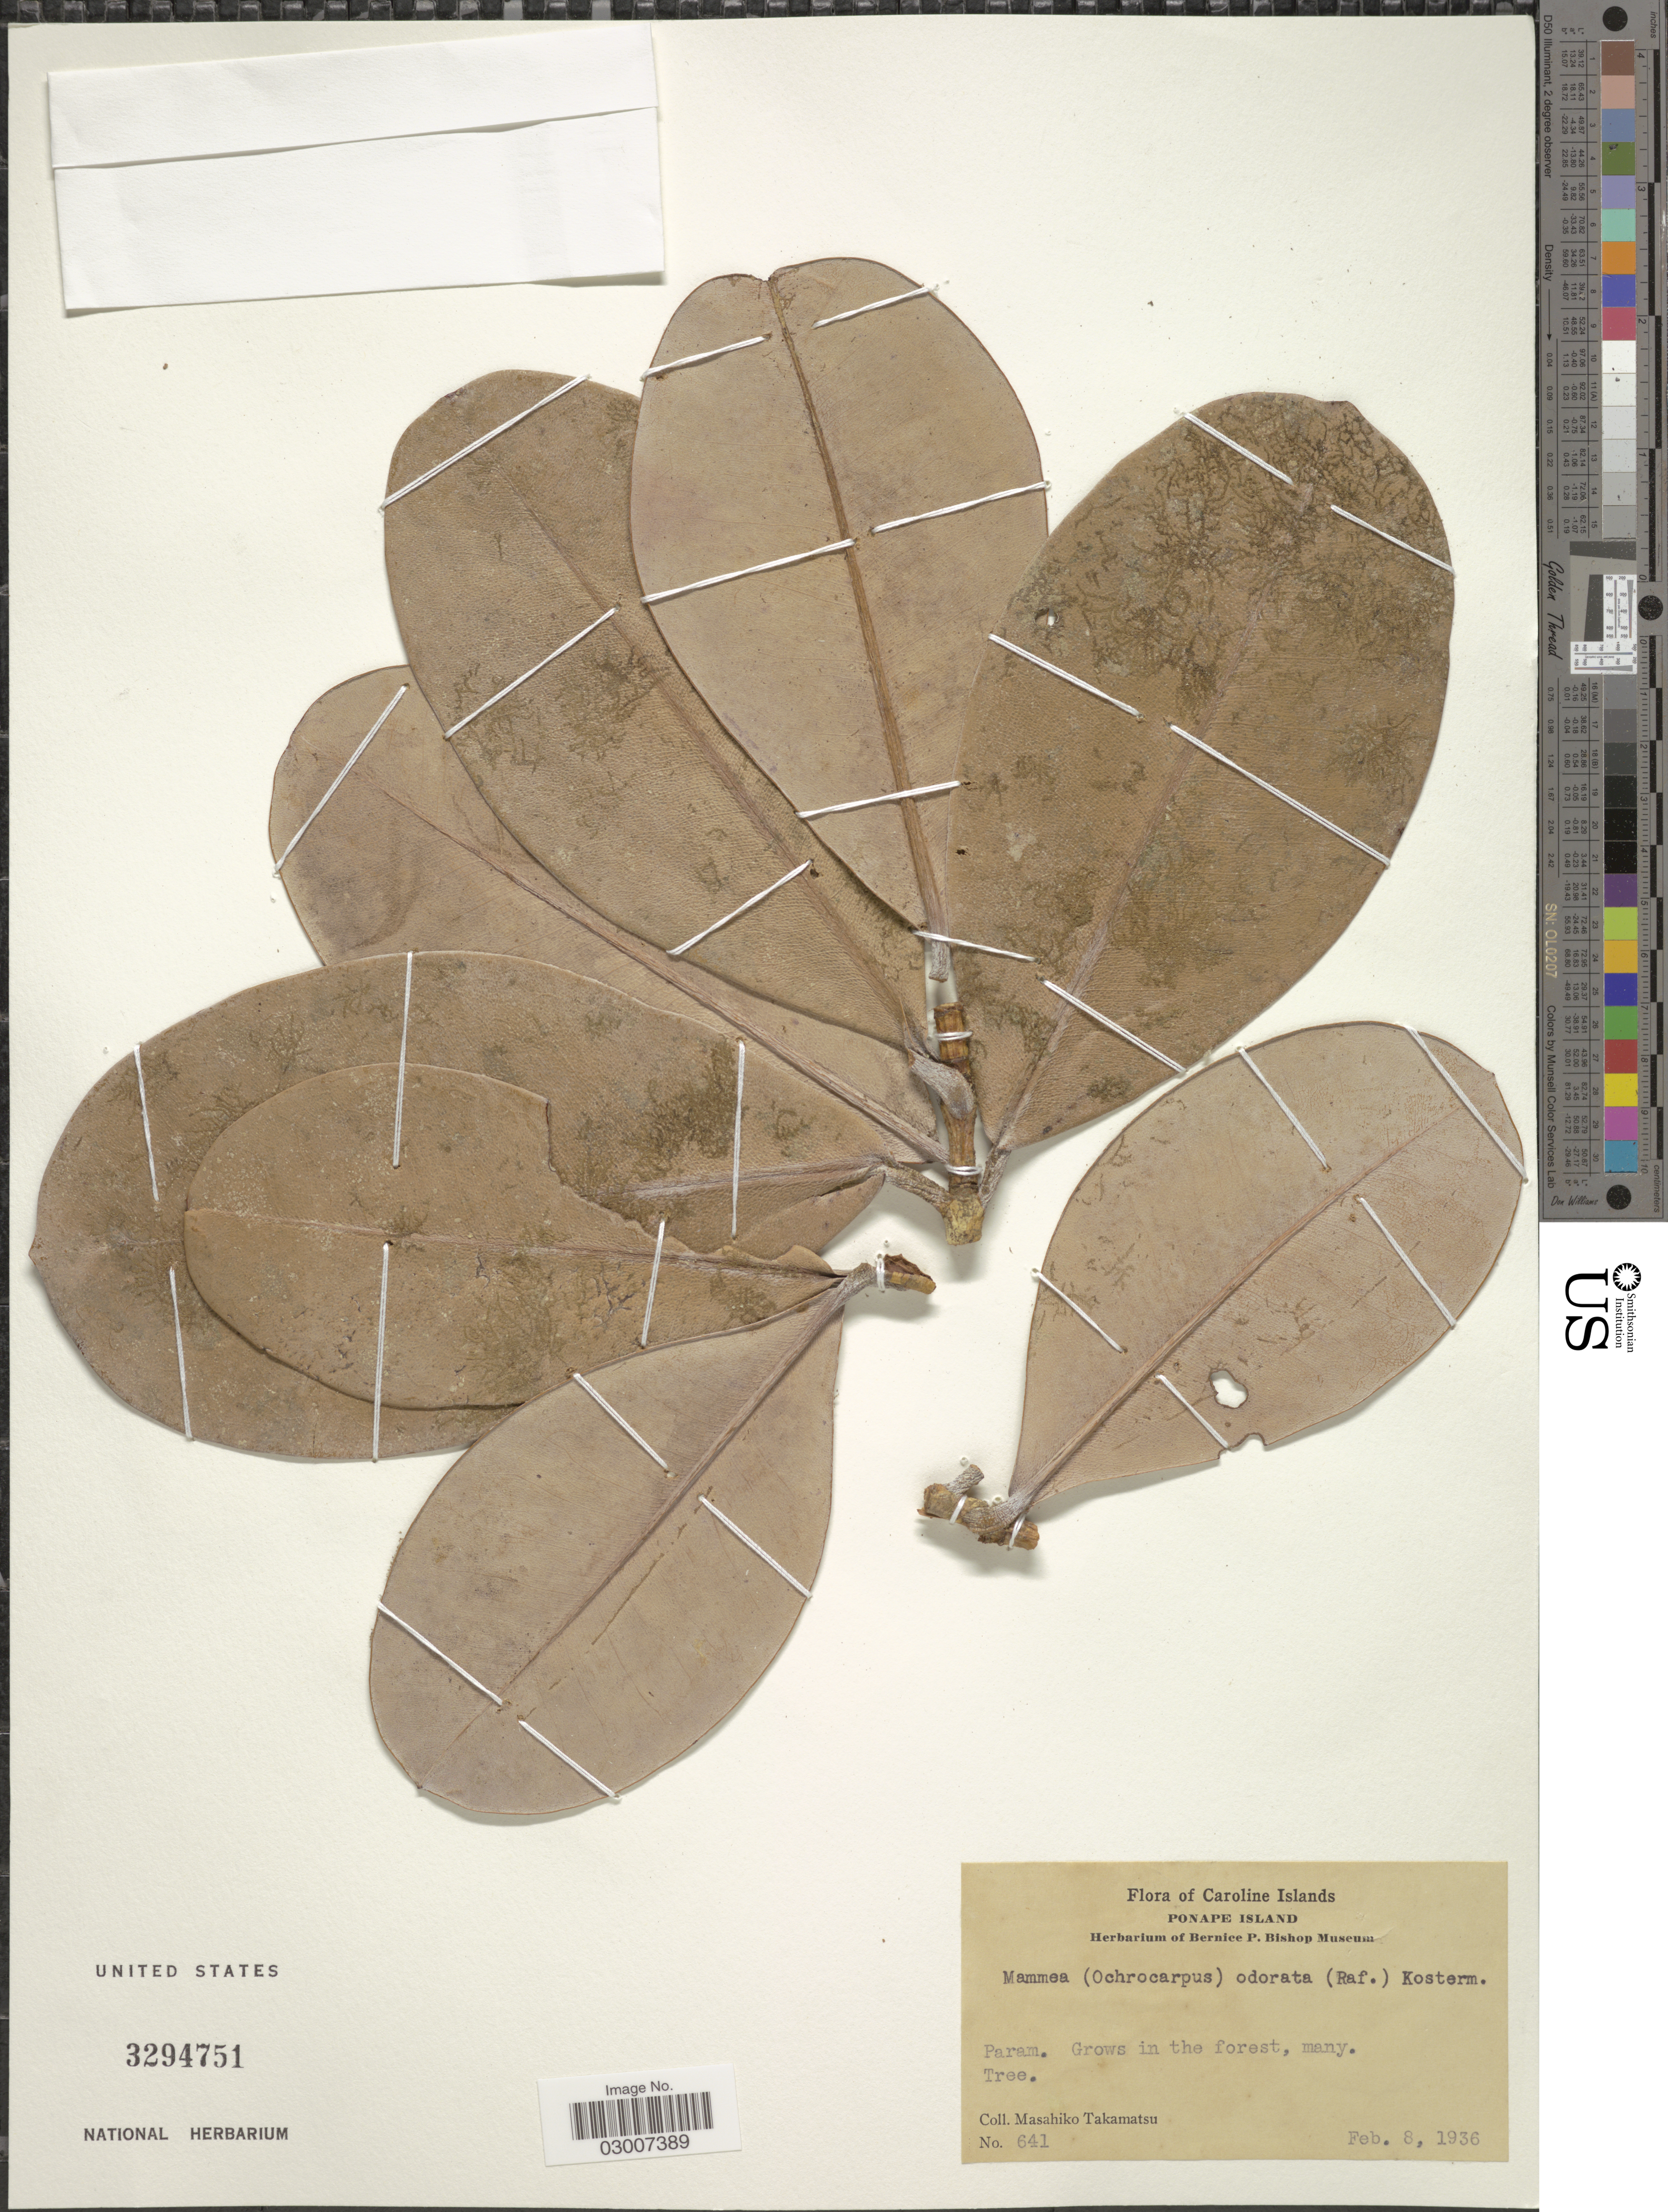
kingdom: Plantae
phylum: Tracheophyta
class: Magnoliopsida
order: Malpighiales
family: Calophyllaceae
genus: Mammea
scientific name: Mammea odorata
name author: (Raf.) Kosterm.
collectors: M. Takamatsu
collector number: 641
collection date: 1936-02-08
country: Micronesia, Federated States of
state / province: Pohnpei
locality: Caroline Isands. Ponape Island. Param.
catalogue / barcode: US 3294751